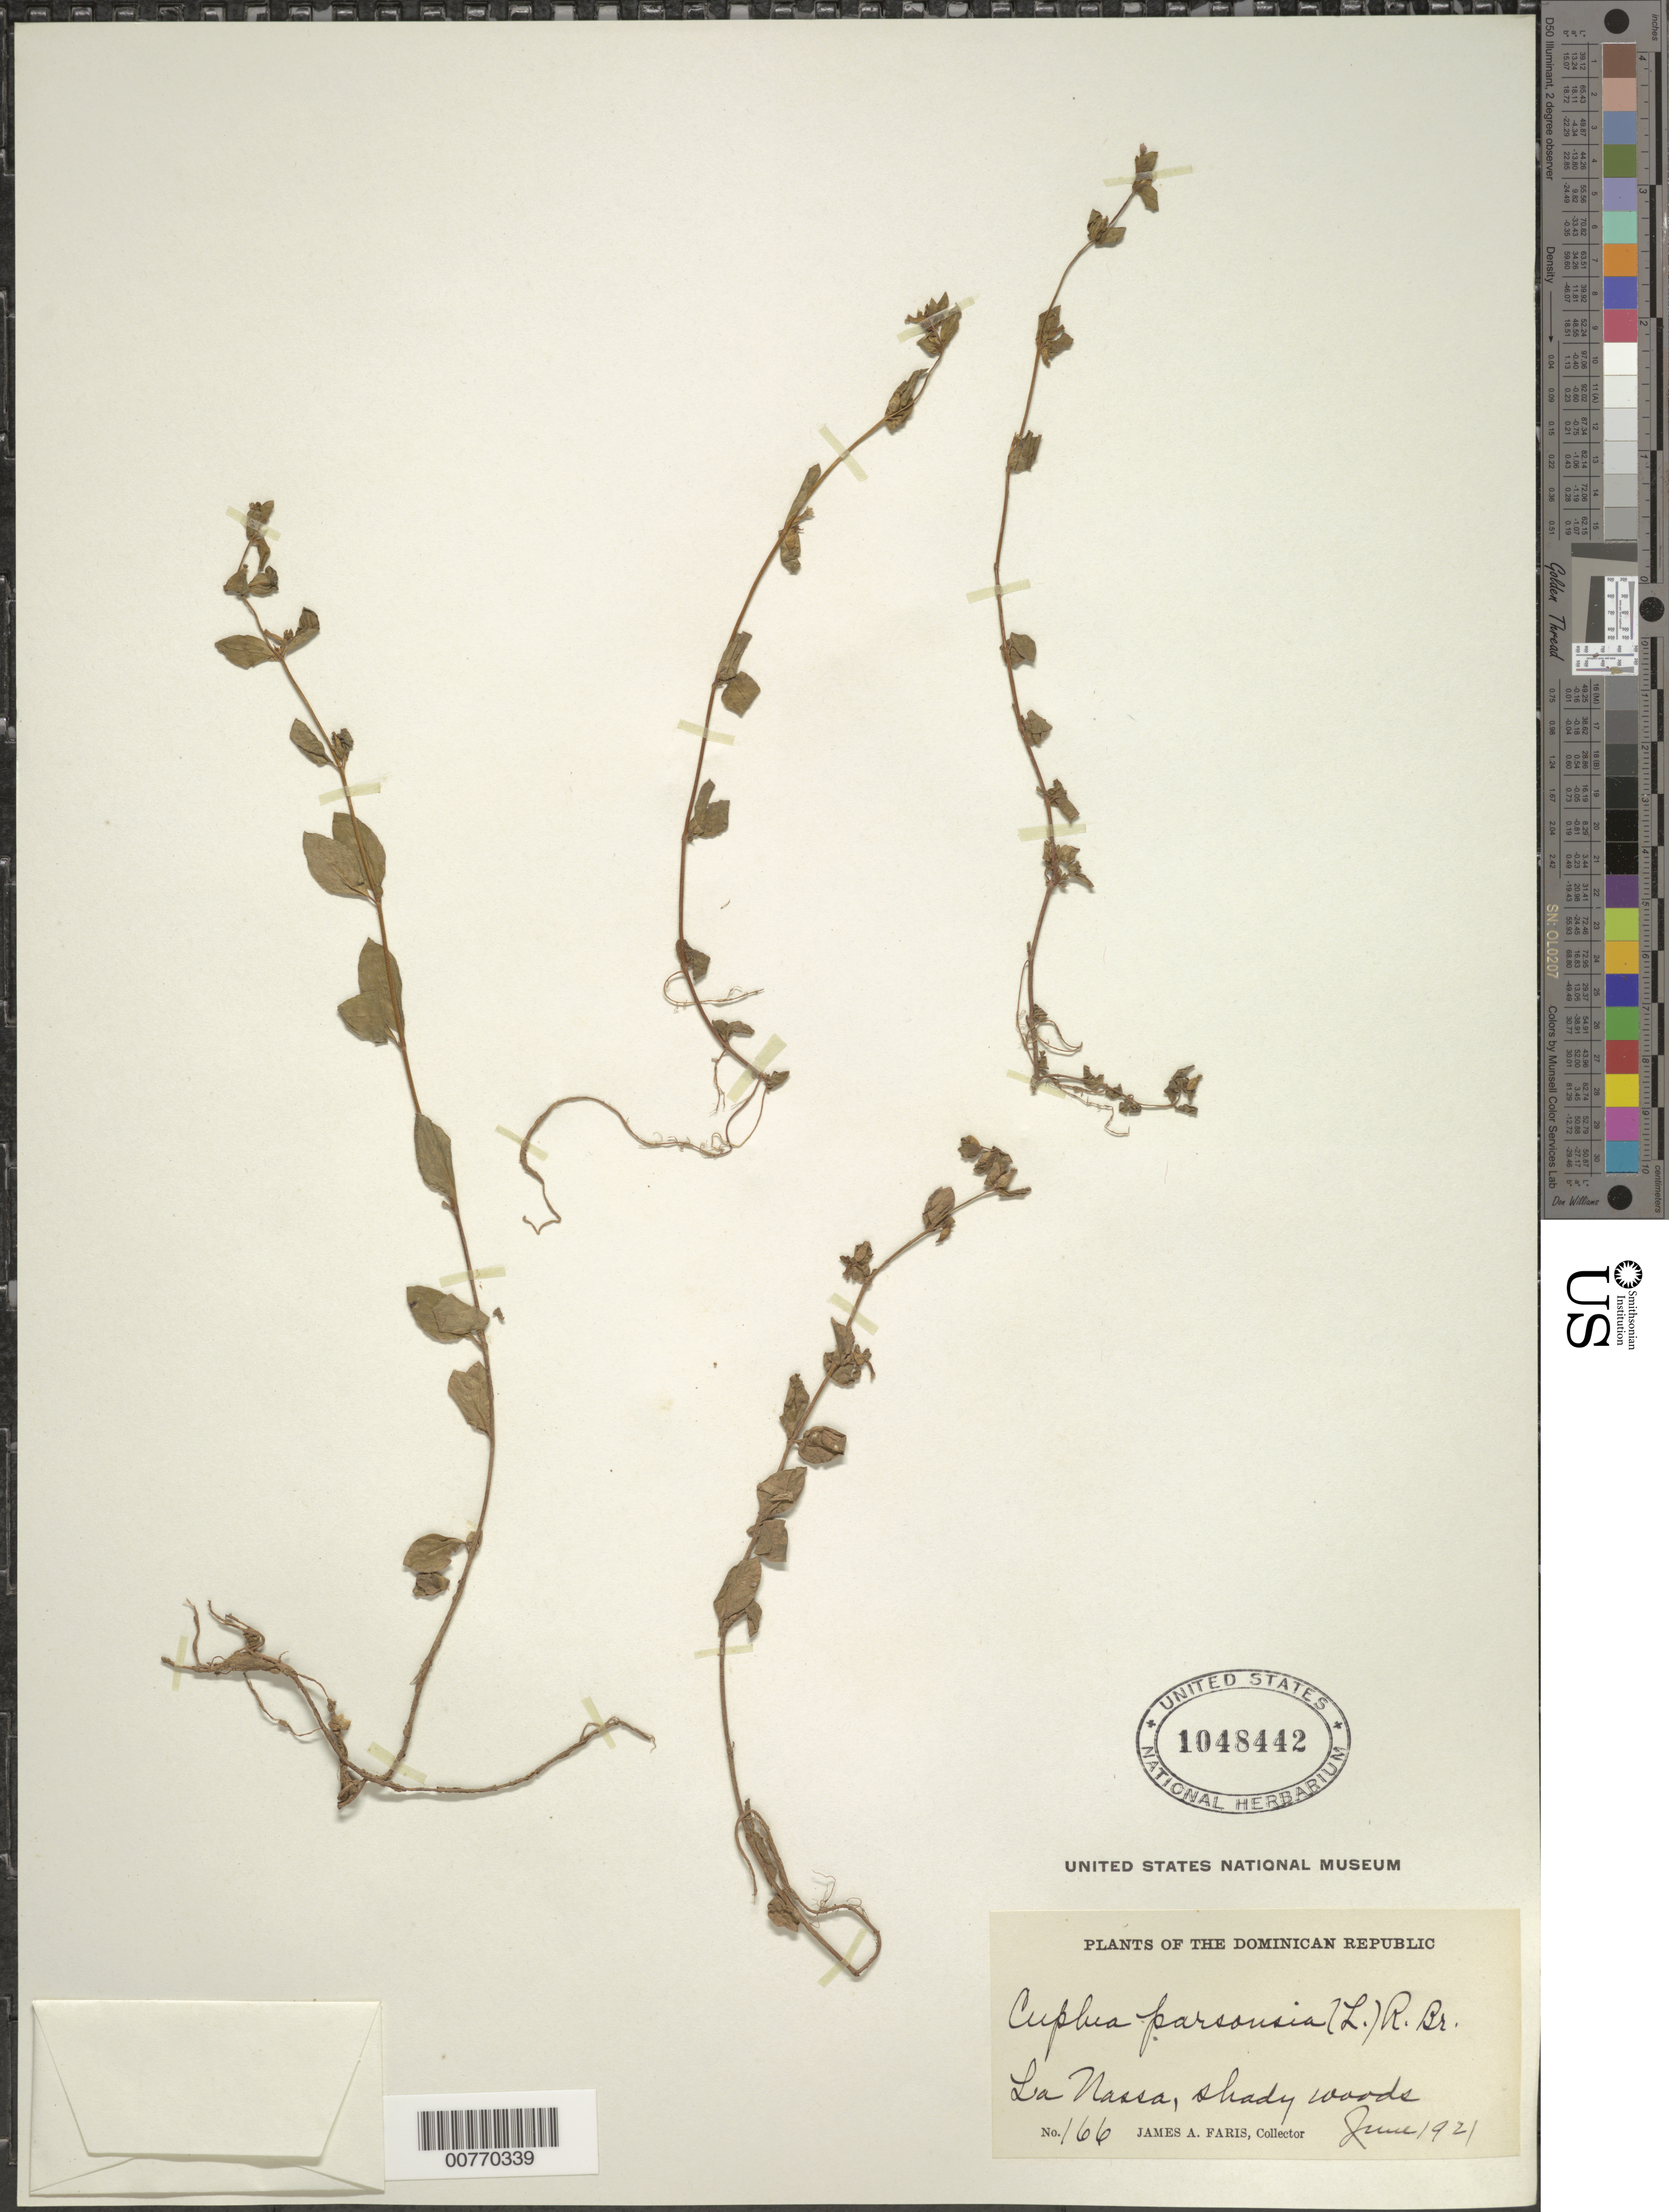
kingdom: Plantae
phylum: Tracheophyta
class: Magnoliopsida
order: Myrtales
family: Lythraceae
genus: Cuphea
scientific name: Cuphea parsonsia var. parsonsia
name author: (L.) R. Br. ex Steud.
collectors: J. Faris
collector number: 166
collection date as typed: Jun 1910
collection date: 1910-06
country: Dominican Republic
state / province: San Cristóbal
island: Hispaniola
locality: La Nassa.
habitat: Shady woods.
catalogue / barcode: US 1048442